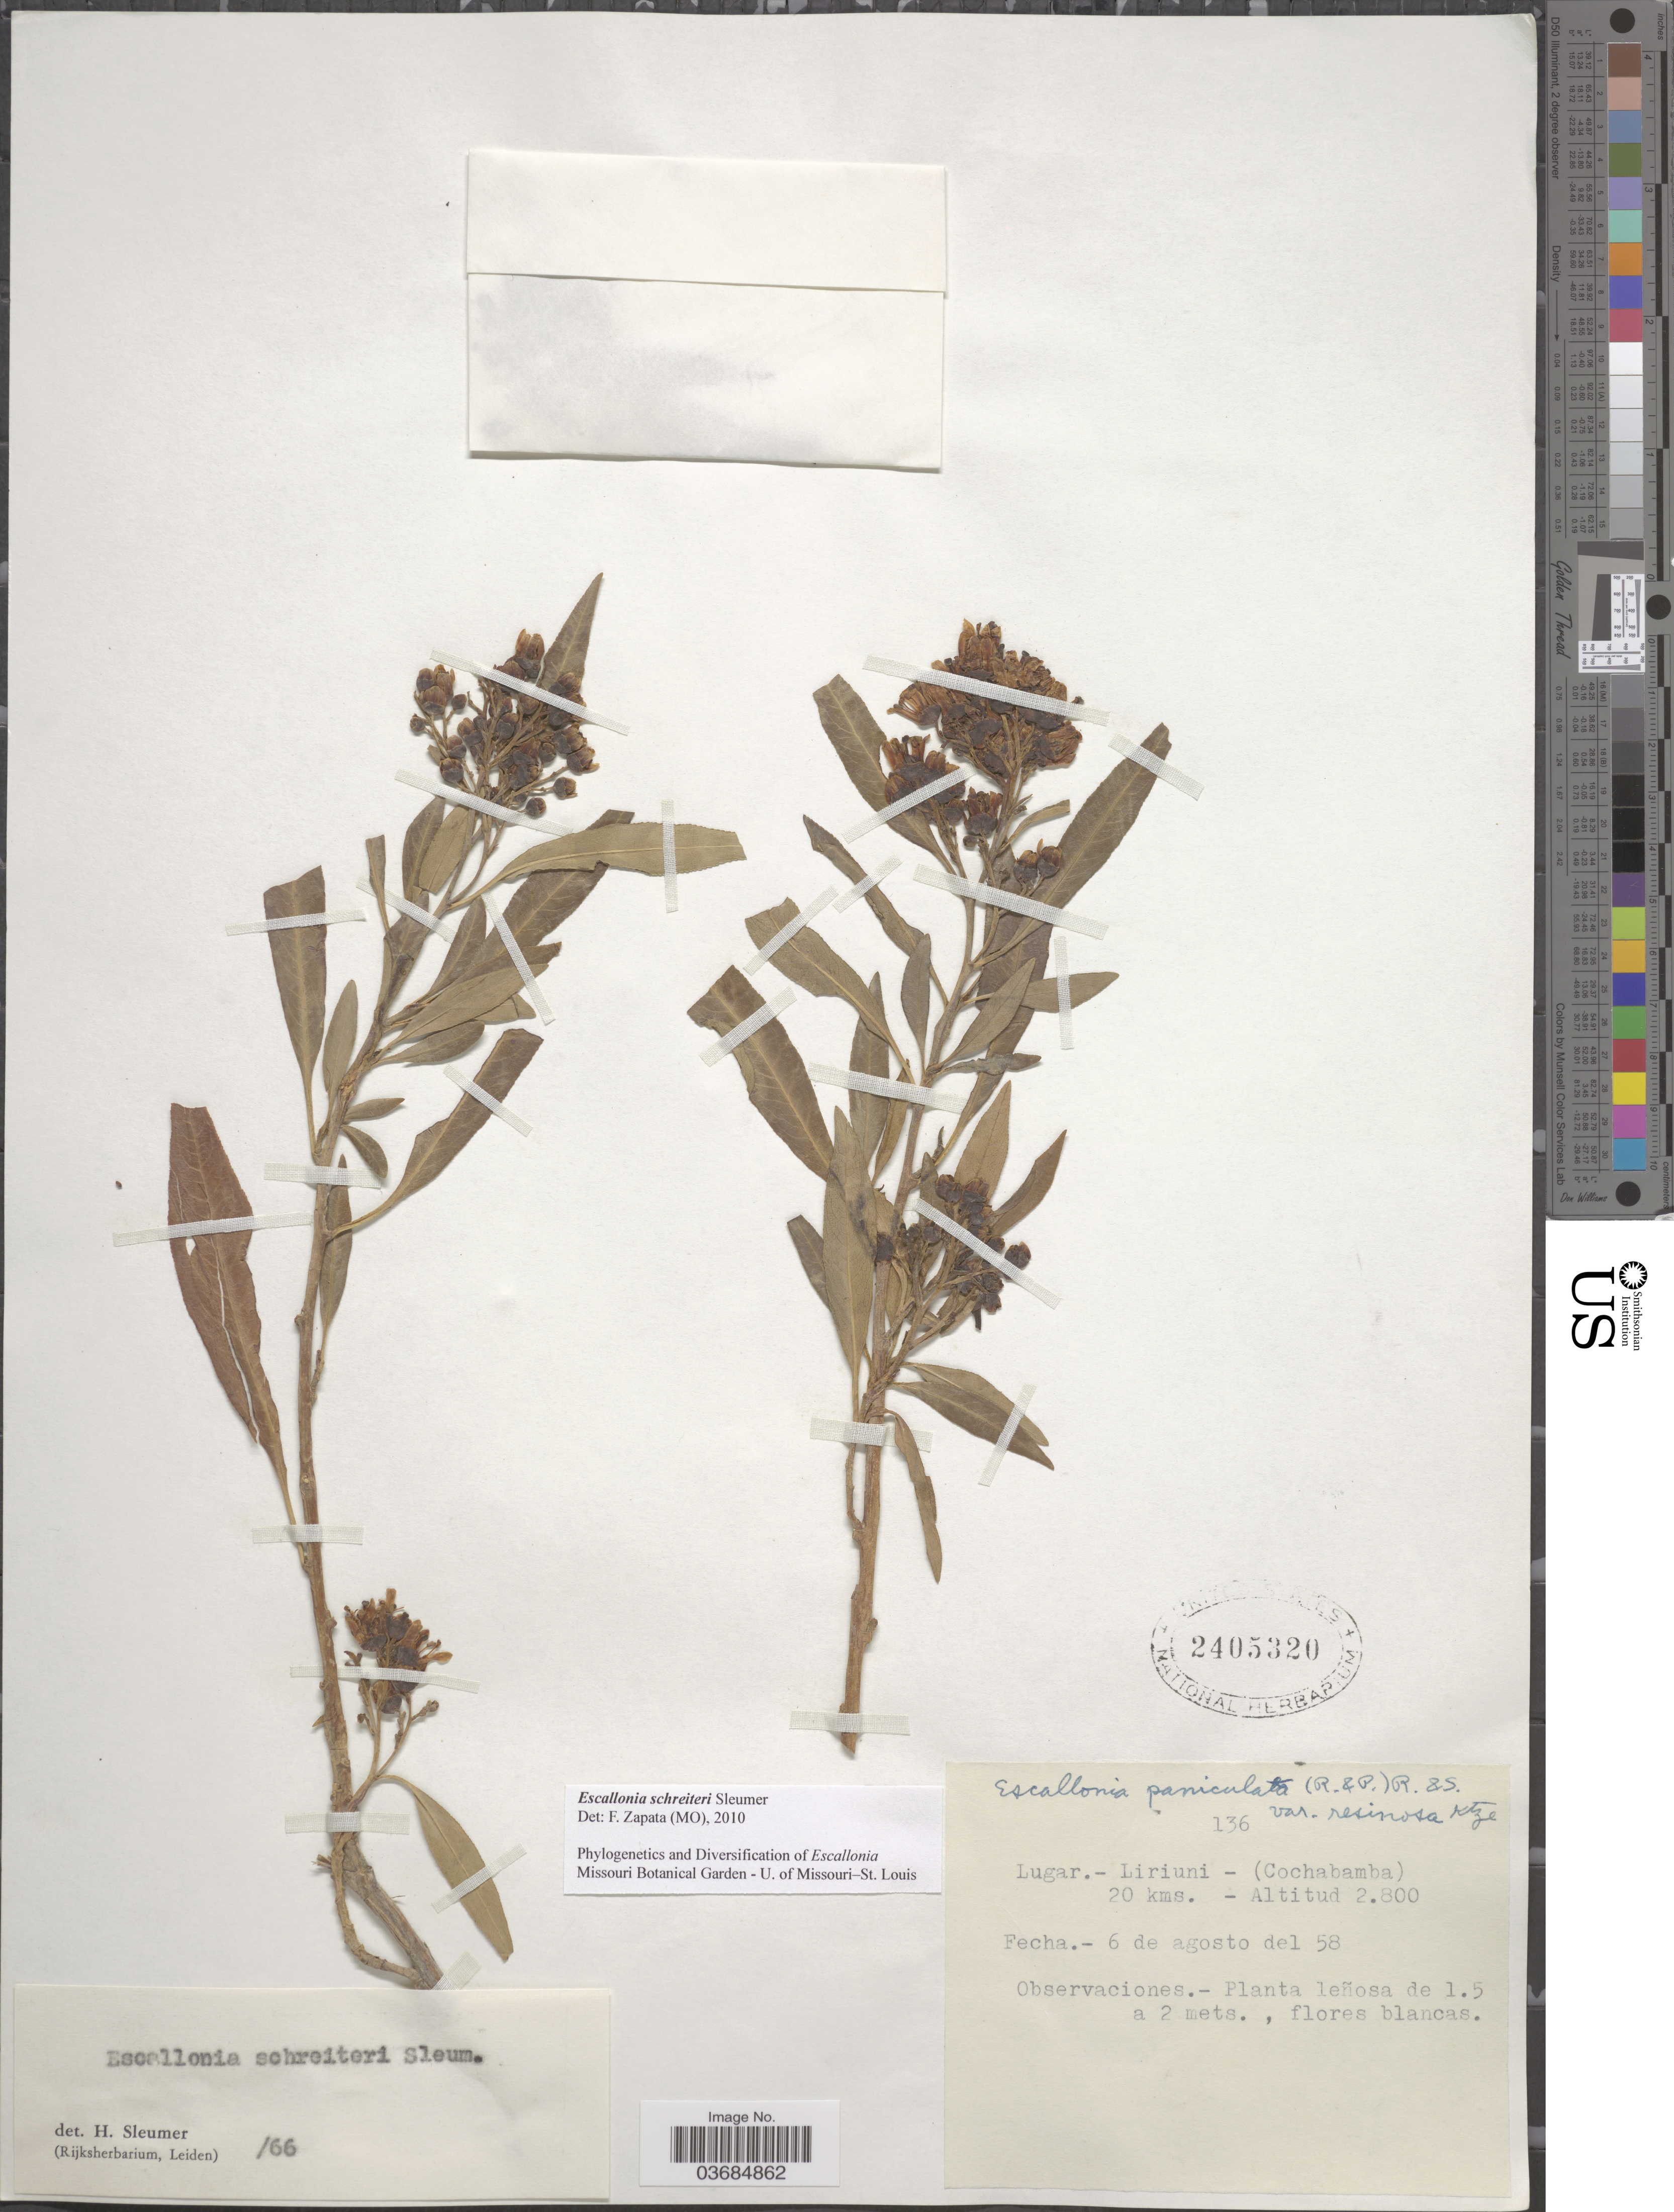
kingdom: Plantae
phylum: Tracheophyta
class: Magnoliopsida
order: Escalloniales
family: Escalloniaceae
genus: Escallonia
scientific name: Escallonia schreiteri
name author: Sleumer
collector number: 136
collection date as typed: Transcribed d/m/y: 6/8/58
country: Bolivia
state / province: Cochabamba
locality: Liriuni - 20 kms.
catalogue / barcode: US 2405320